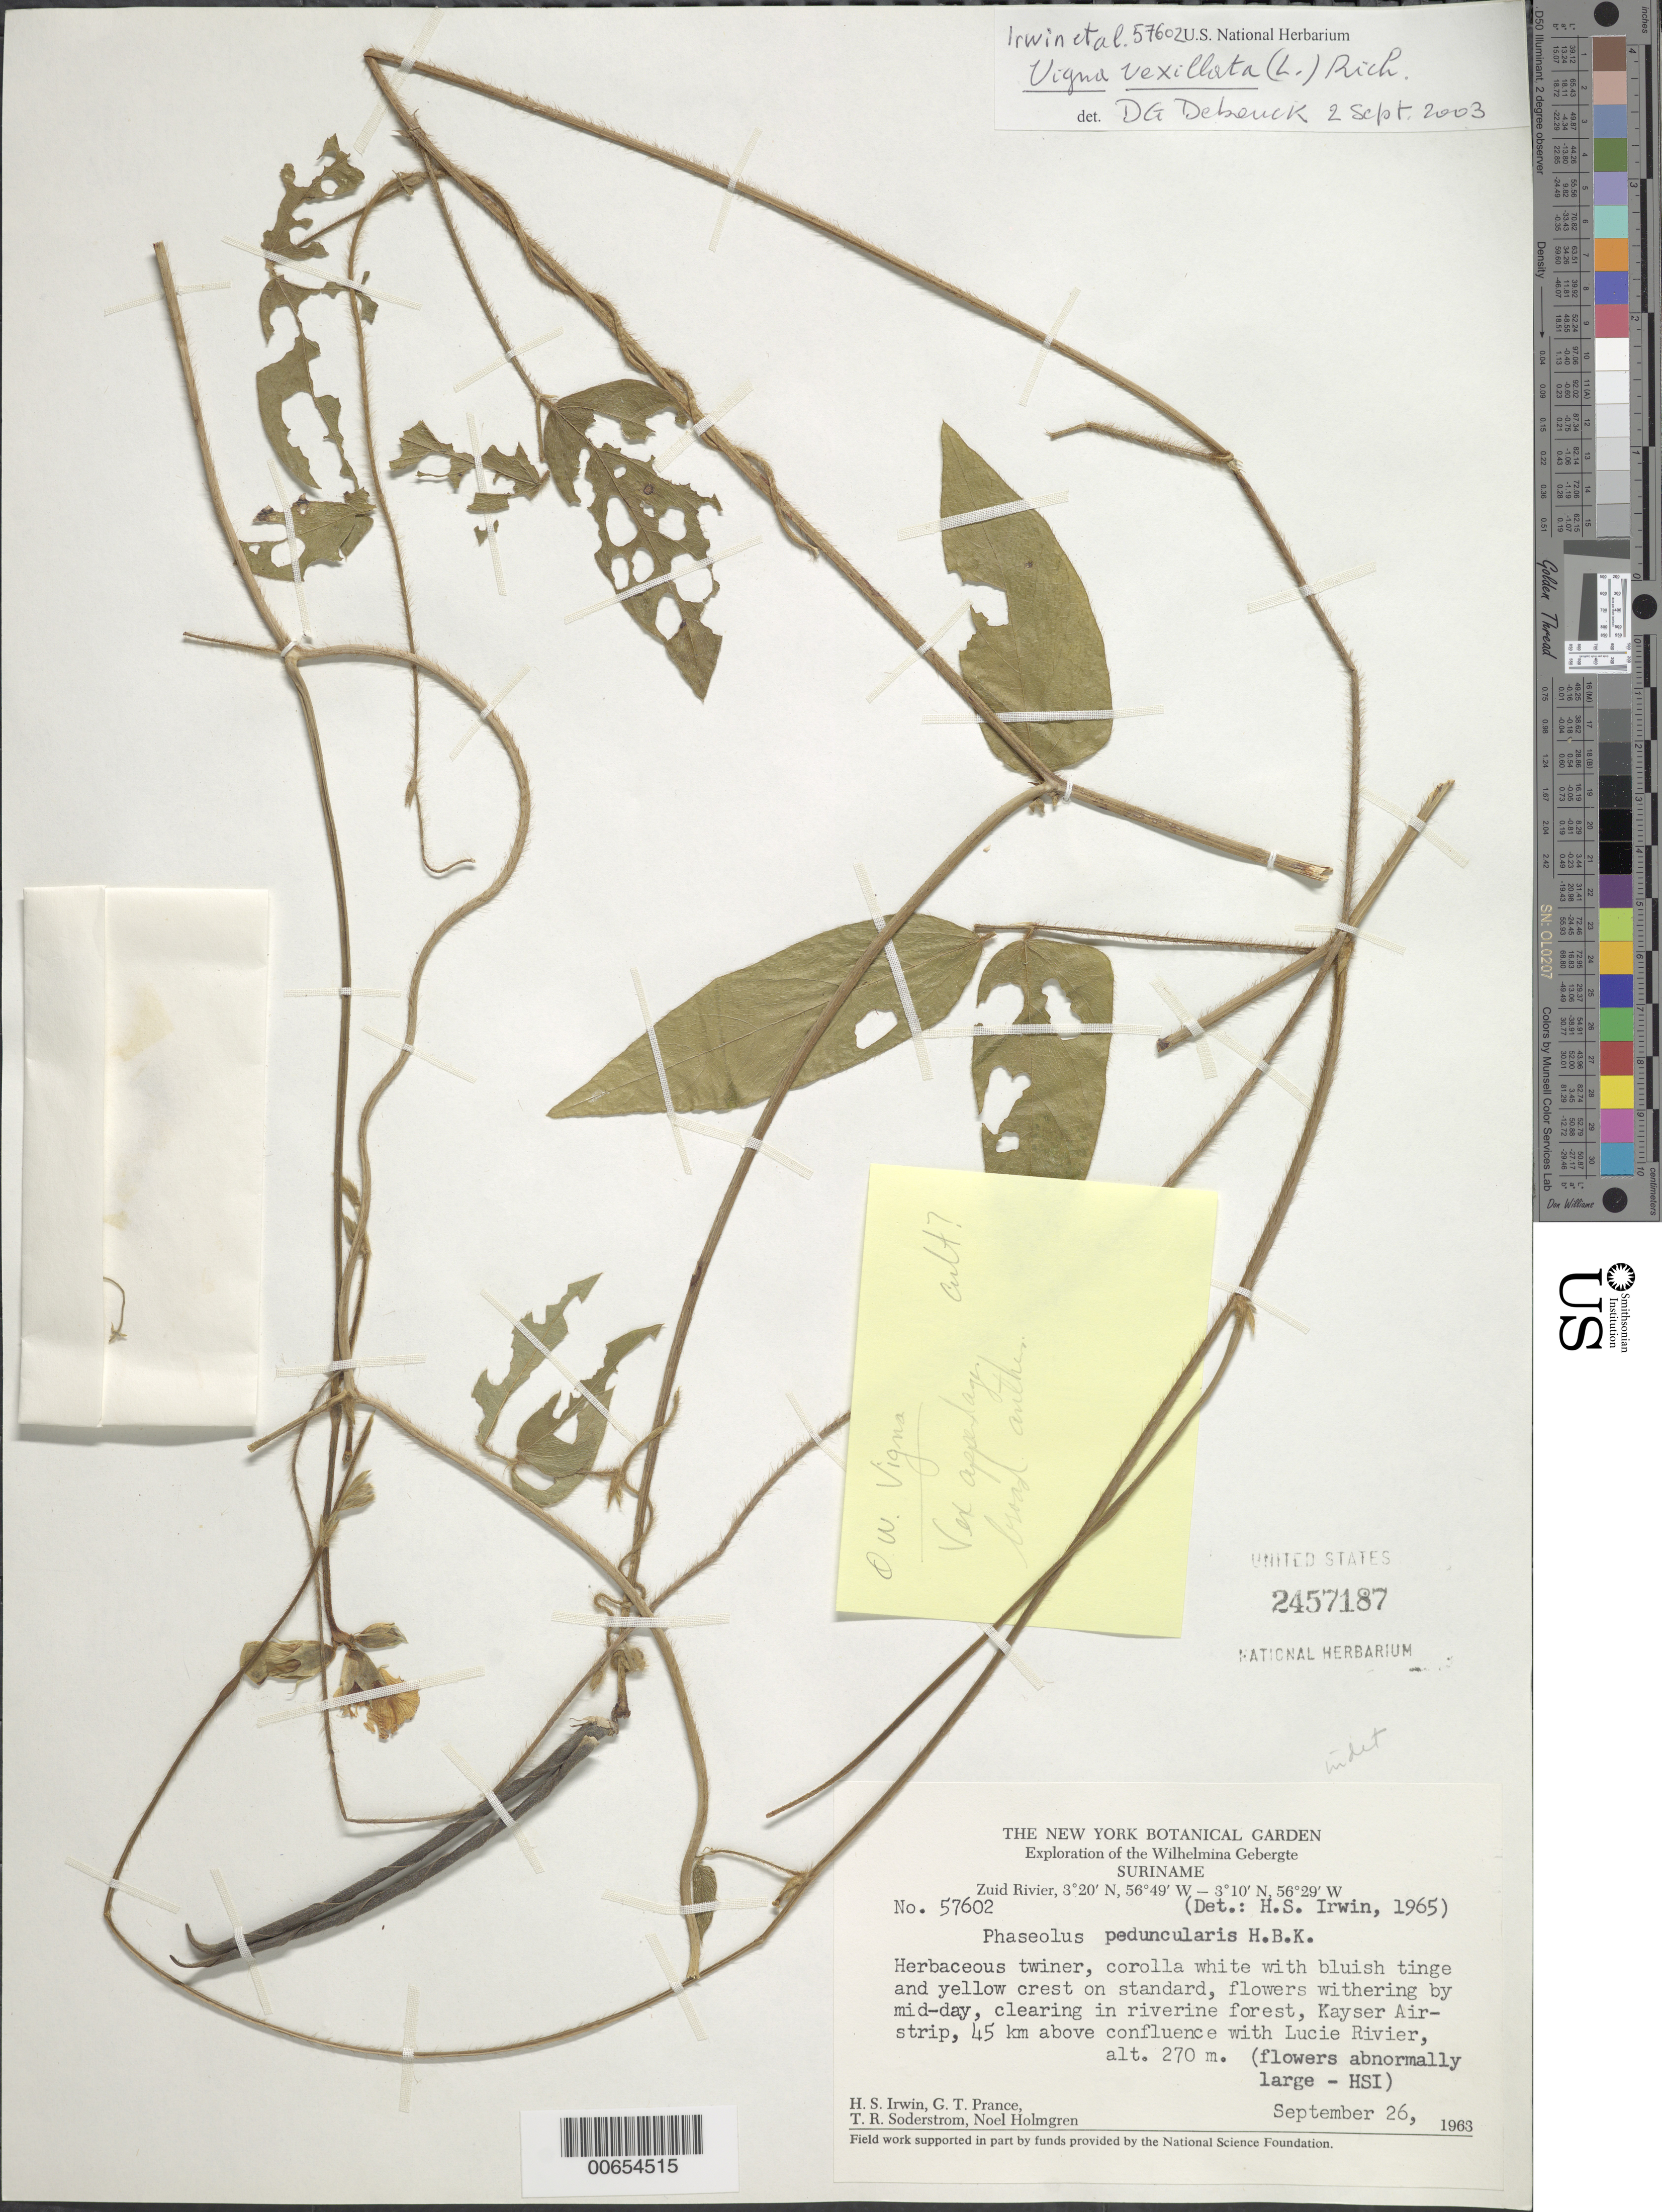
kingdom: Plantae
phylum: Tracheophyta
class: Magnoliopsida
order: Fabales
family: Fabaceae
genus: Vigna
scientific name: Vigna vexillata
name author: (L.) A. Rich.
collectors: H. Irwin, G. T. Prance, T. R. Soderstrom & N. H. Holmgren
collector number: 57602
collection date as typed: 26-Sep-63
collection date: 1963-09-26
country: Suriname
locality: Kayser Airstrip, Zuid R., 45 km above confl. with Lucie R., Wilhelmina Gebergte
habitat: Riverine forest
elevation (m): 270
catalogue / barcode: US 2457187